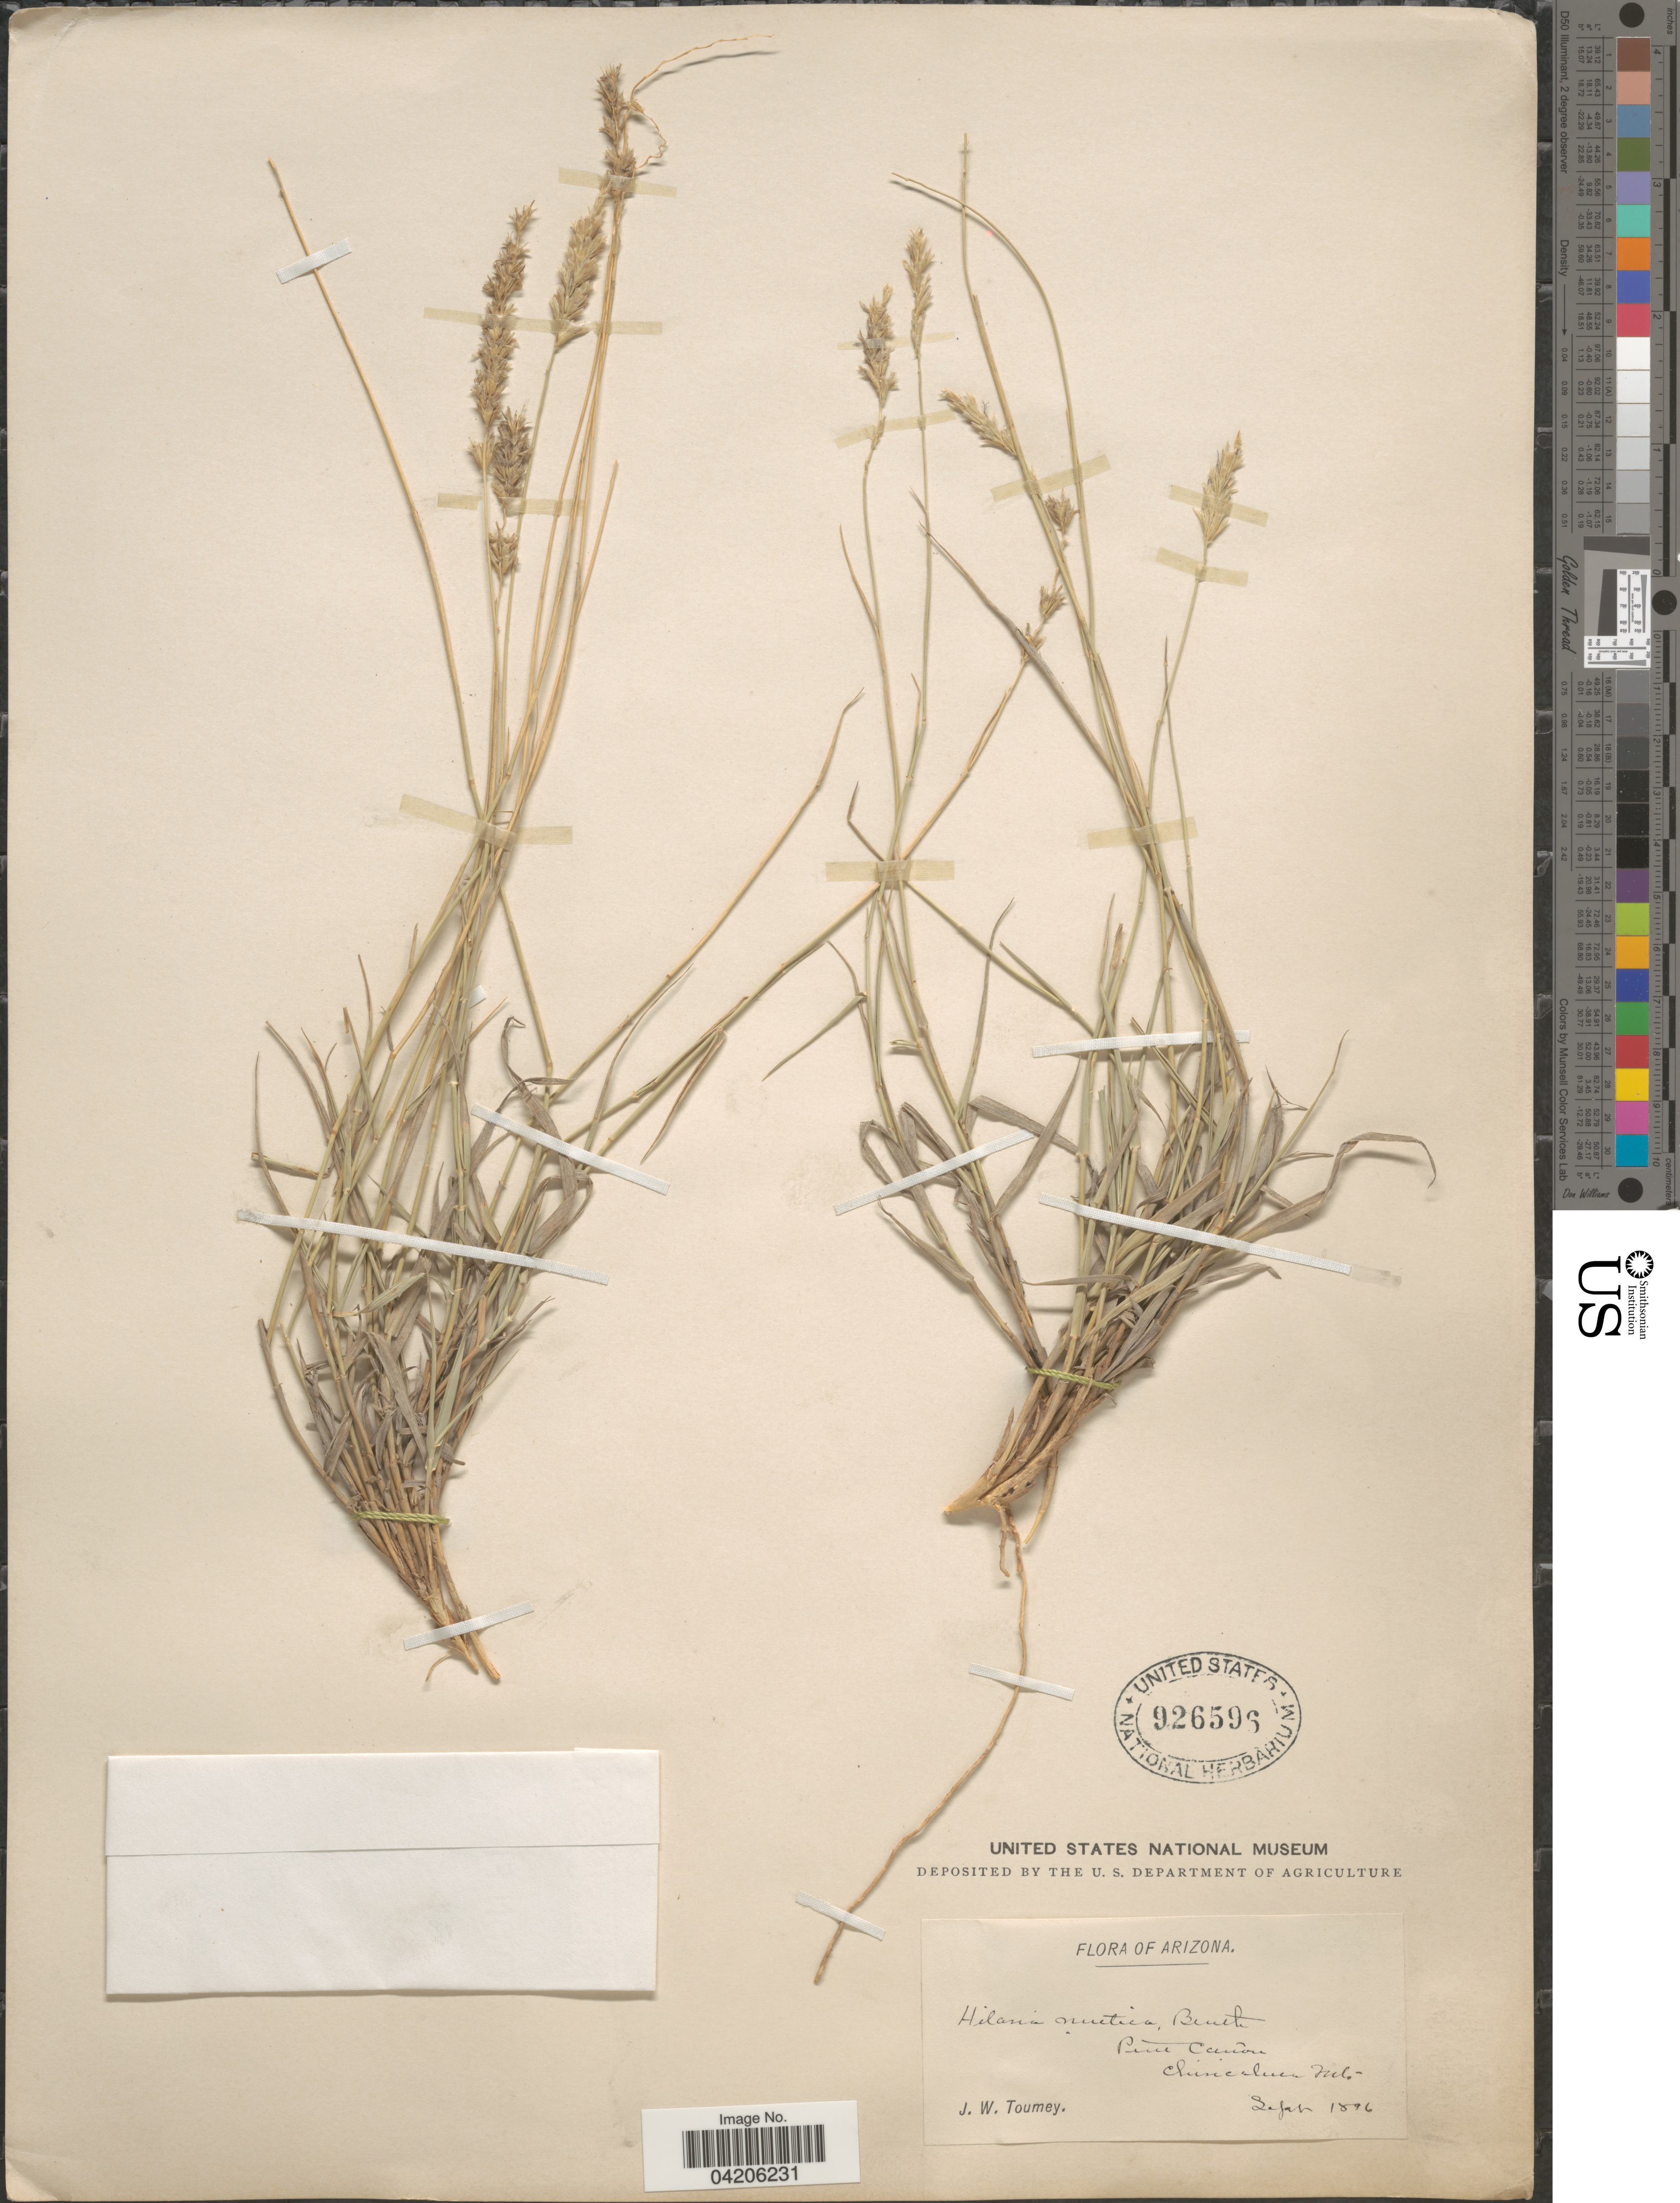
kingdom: Plantae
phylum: Tracheophyta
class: Liliopsida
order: Poales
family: Poaceae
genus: Hilaria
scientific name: Hilaria mutica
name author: (Buckley) Benth.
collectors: J. W. Toumey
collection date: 1896-09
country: United States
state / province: Arizona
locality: Pine Cañon. Chiricahua Mts.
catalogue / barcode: US 926596